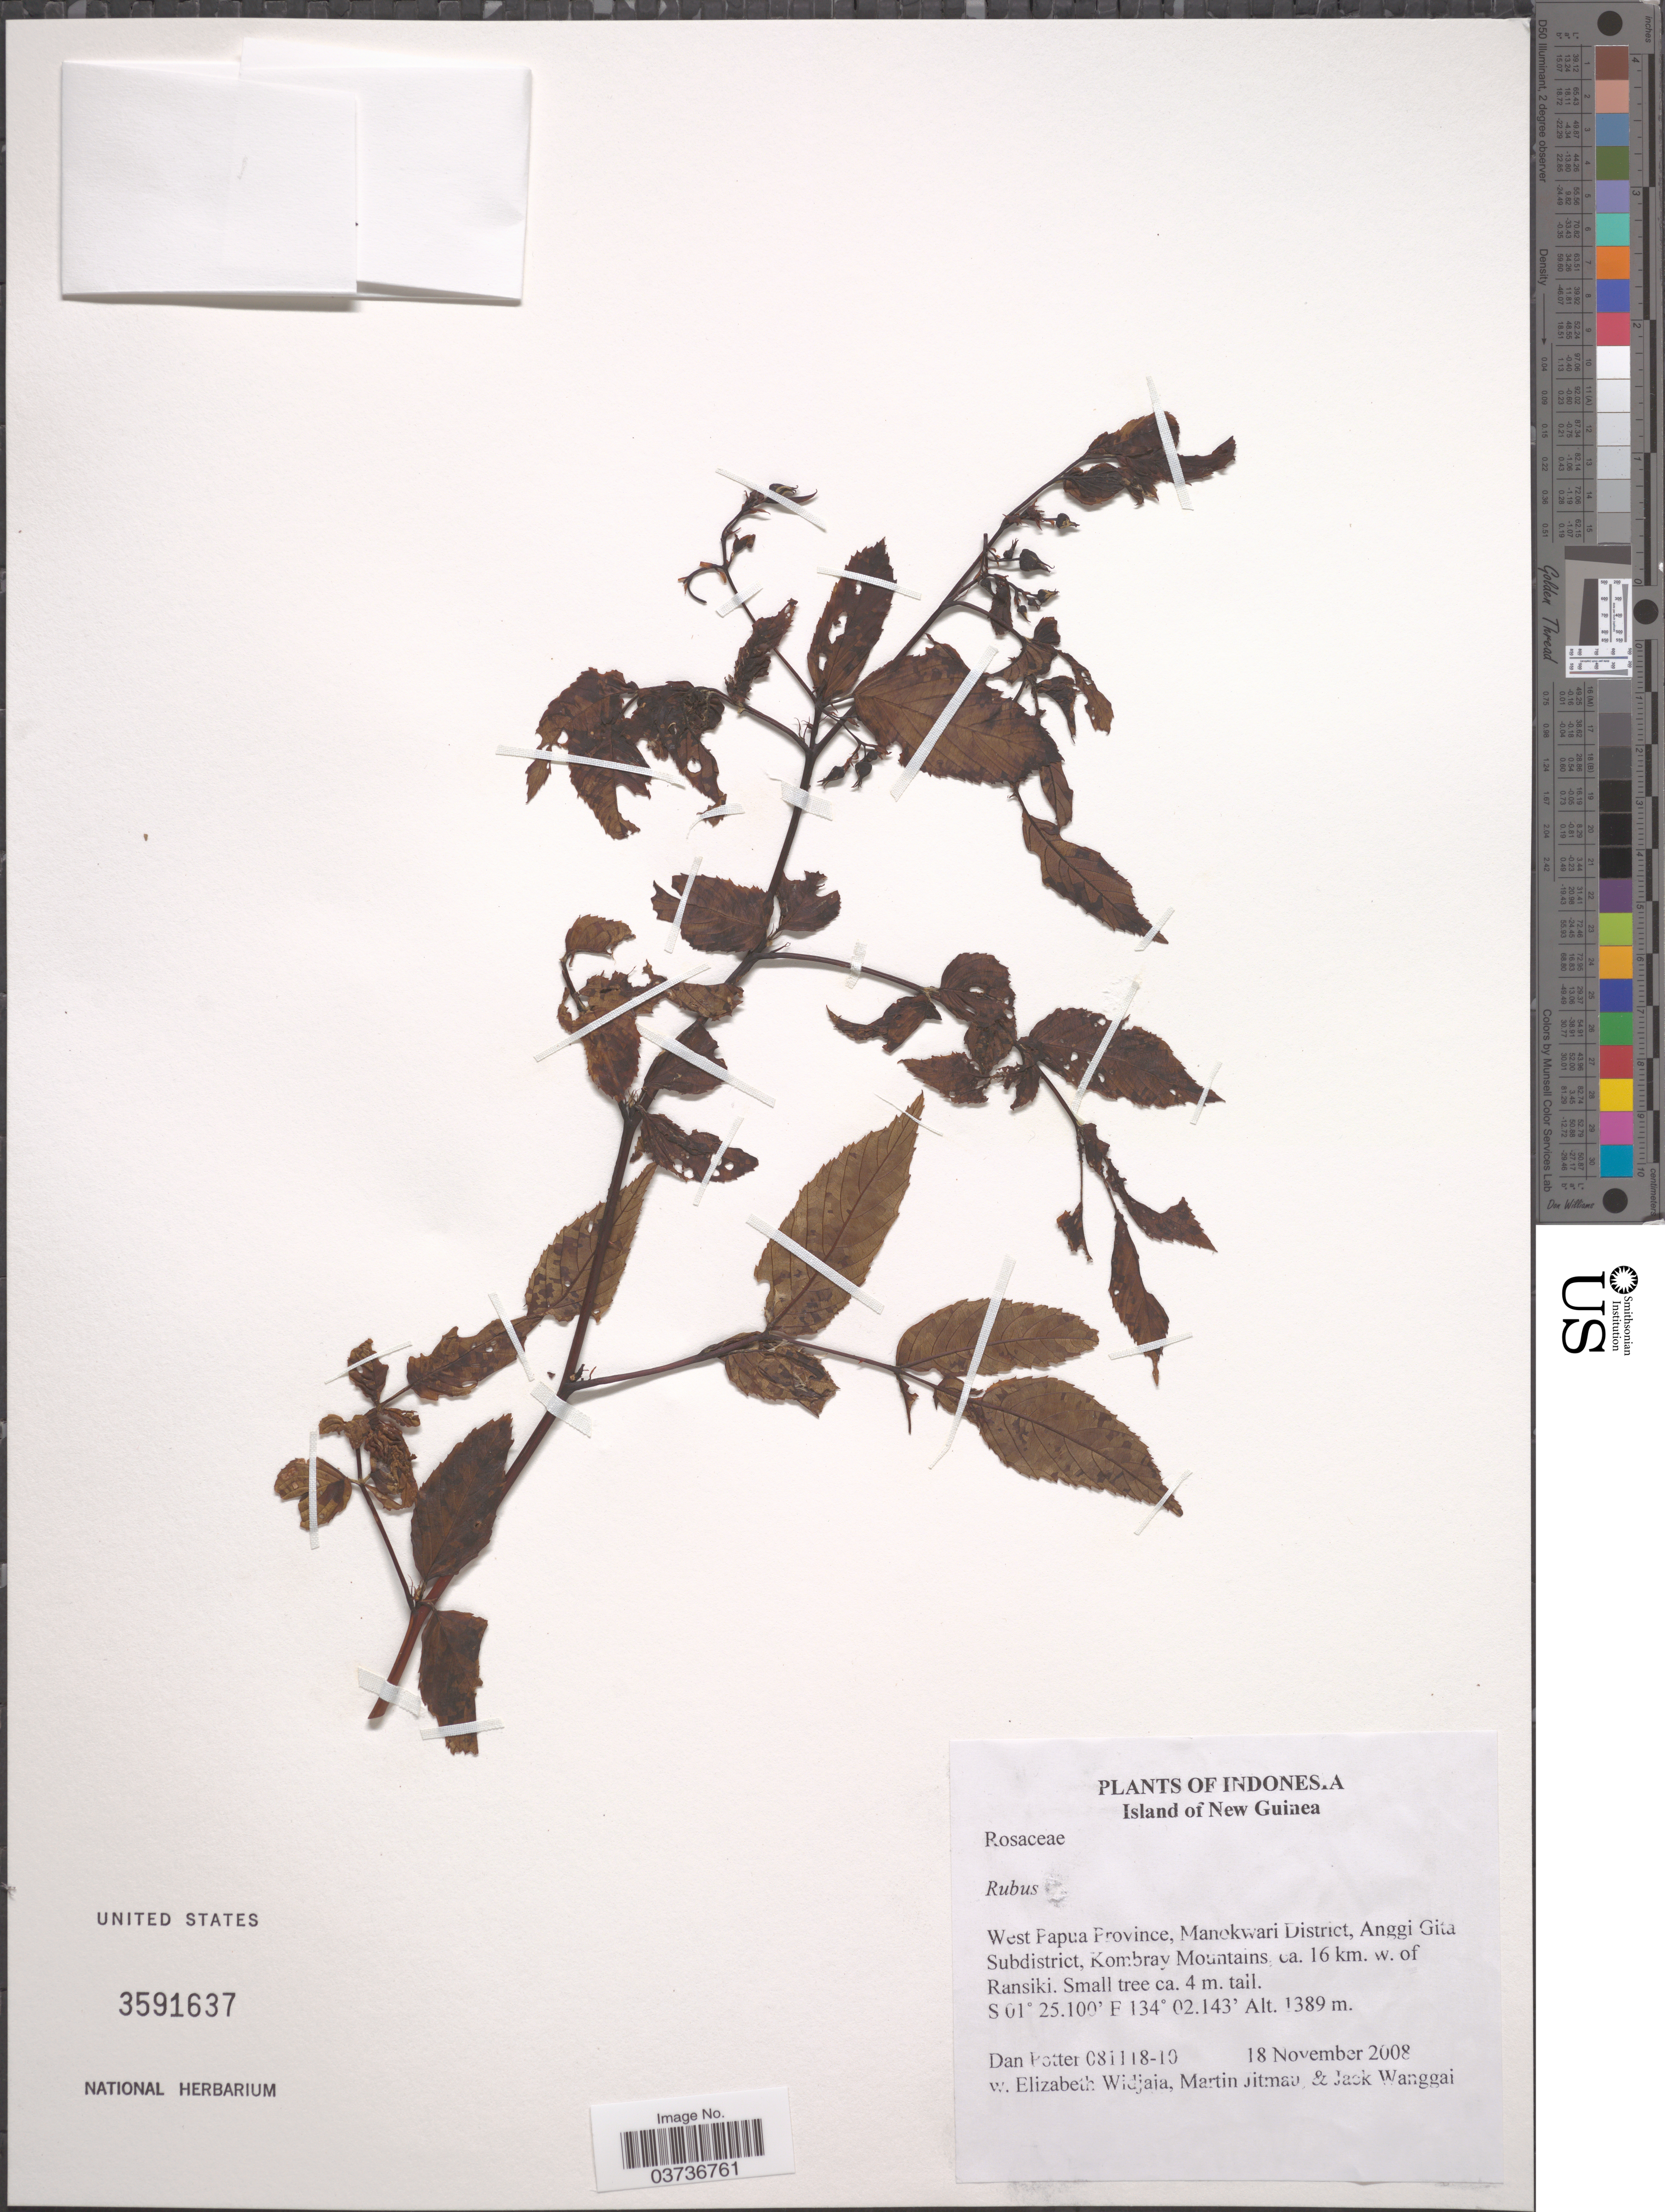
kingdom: Plantae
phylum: Tracheophyta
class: Magnoliopsida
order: Rosales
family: Rosaceae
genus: Rubus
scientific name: Rubus sp.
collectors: D. Potter & E. A. Widjaja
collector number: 081118-10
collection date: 2008-11-18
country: Indonesia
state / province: Papua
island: New Guinea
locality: Island of New Guinea. West Papua Province, Manokwari District, Anggi Gita Subdistrict, Kombray Mountains ca. 16 km. w. of Ransiki.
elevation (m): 1389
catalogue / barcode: US 3591637